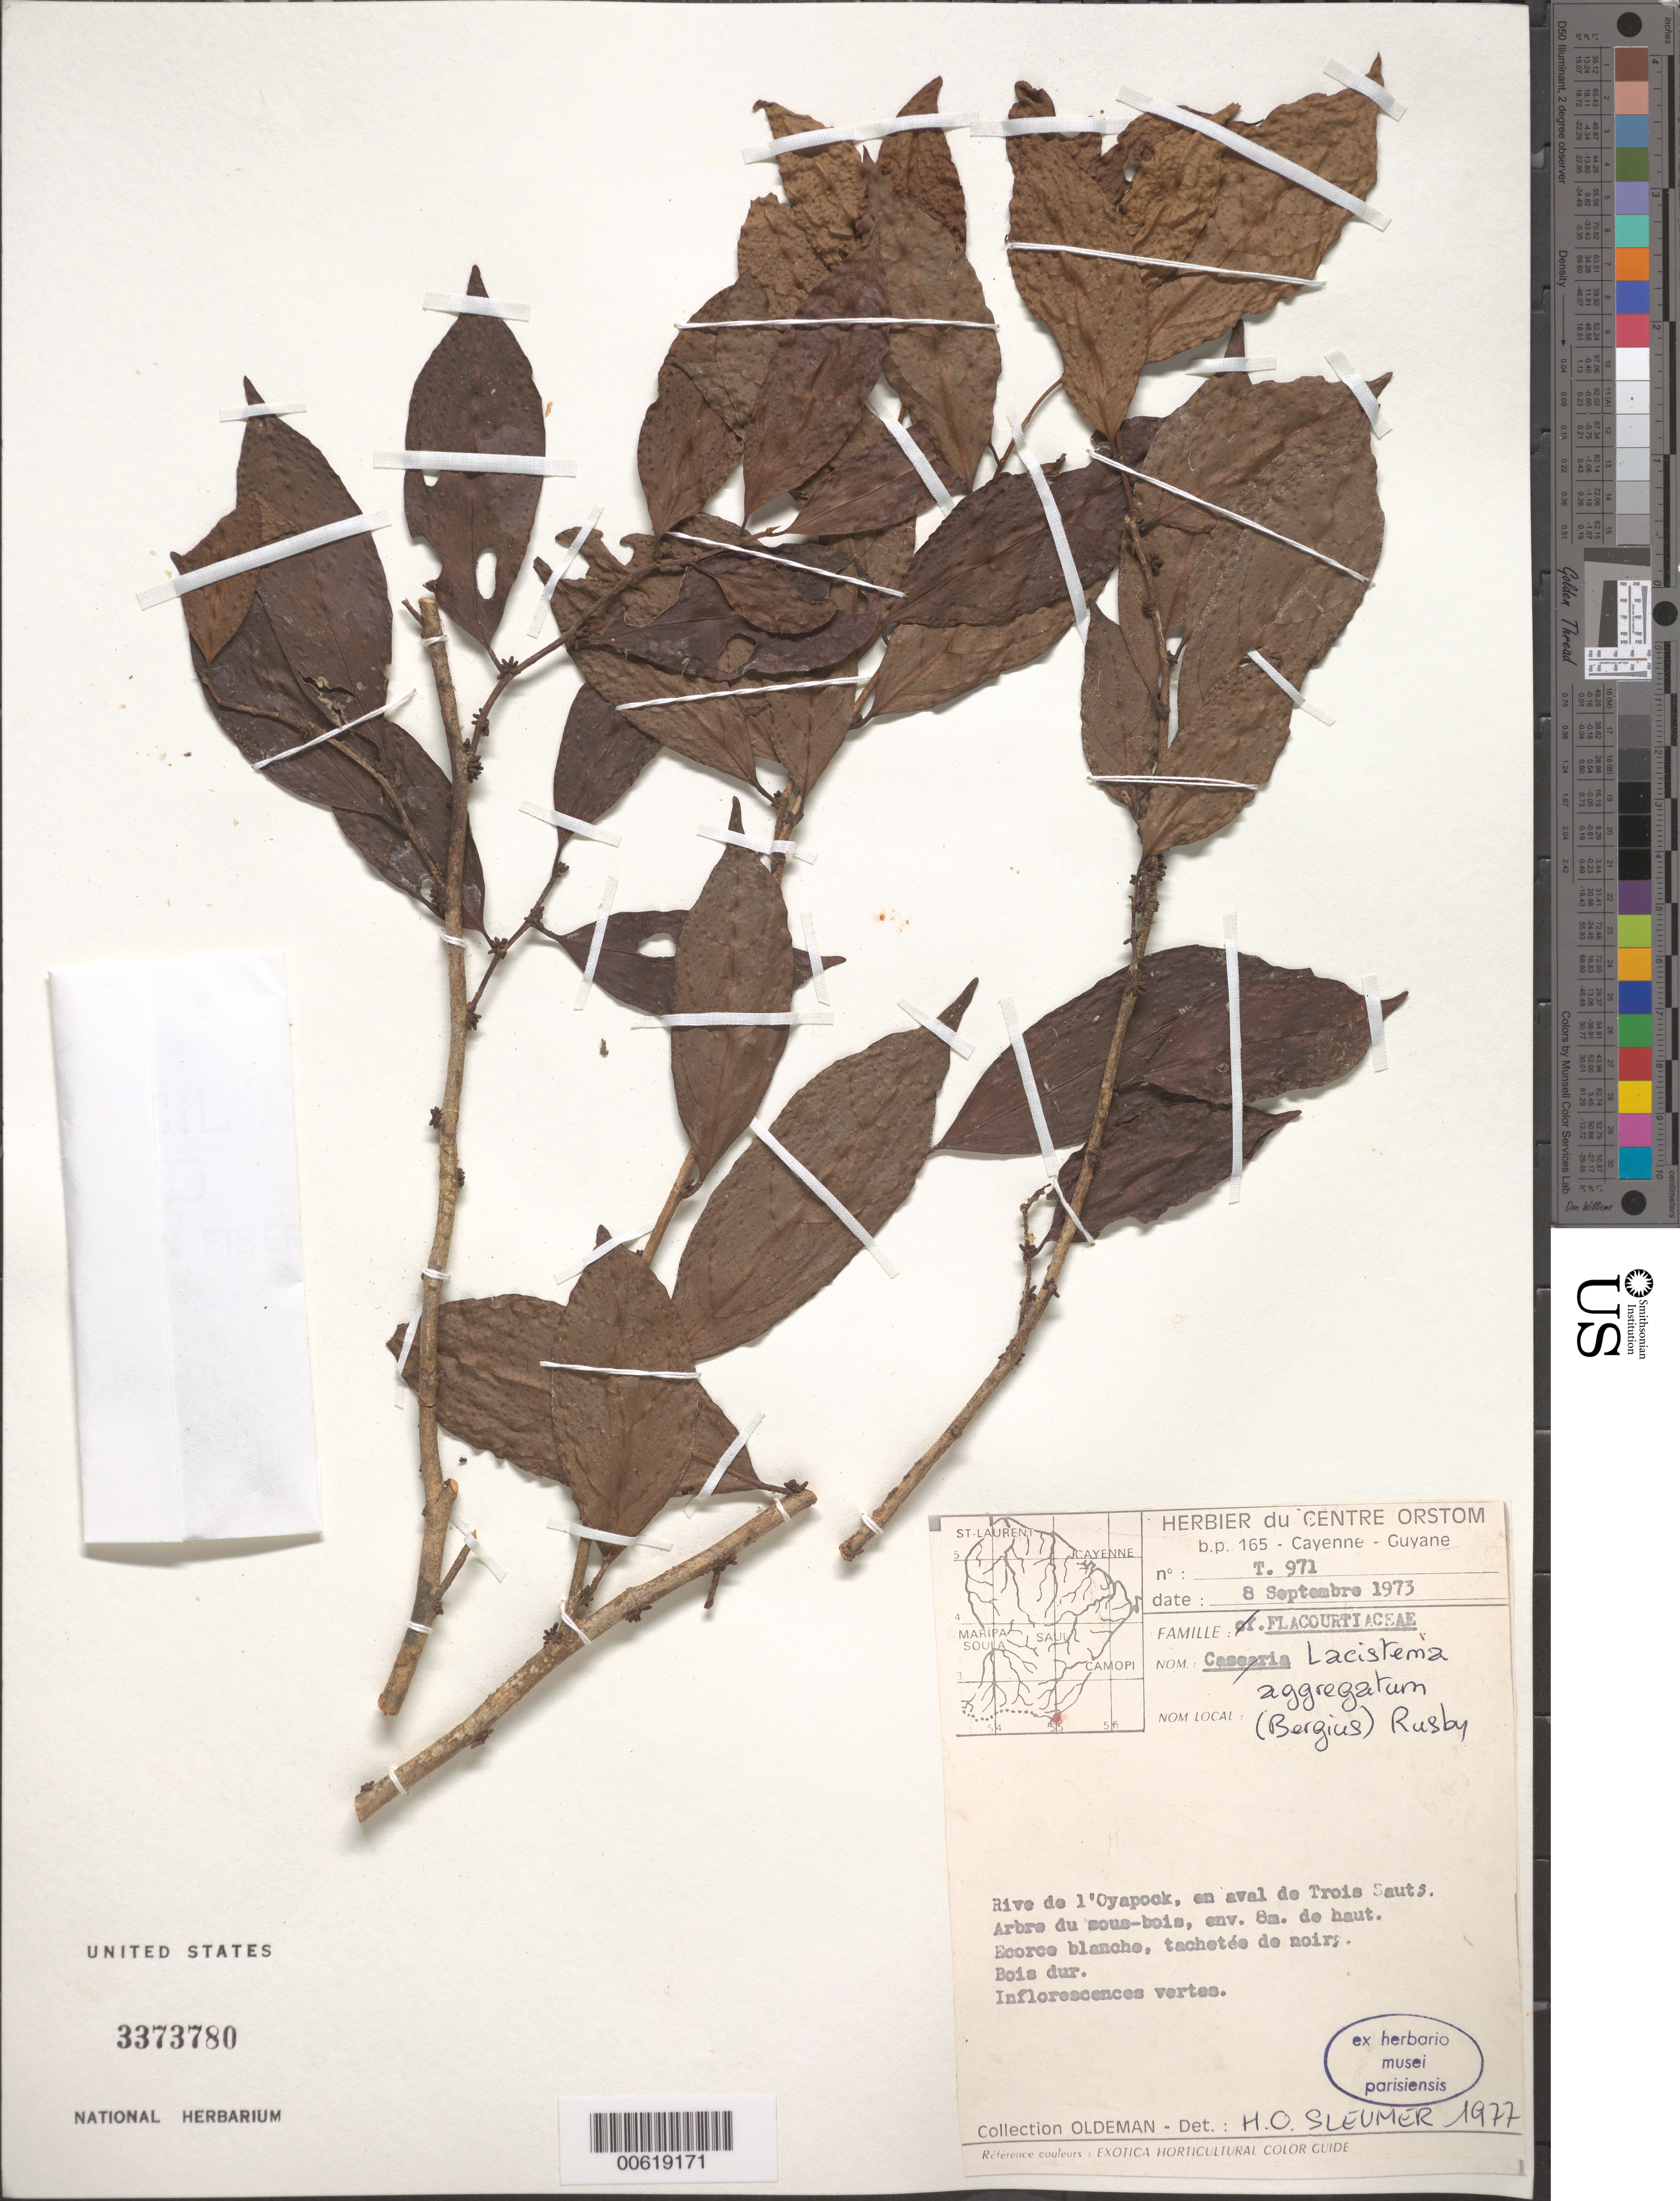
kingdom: Plantae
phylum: Tracheophyta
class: Magnoliopsida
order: Malpighiales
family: Lacistemataceae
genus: Lacistema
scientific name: Lacistema aggregatum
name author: (P.J. Bergius) Rusby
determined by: Sleumer, H. O.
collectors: R. Oldeman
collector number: T 971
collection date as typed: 8-Sep-73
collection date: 1973-09-08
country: French Guiana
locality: Rive de l'Oyapock, Trois Saut, downstream of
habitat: Understory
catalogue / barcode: US 3373780